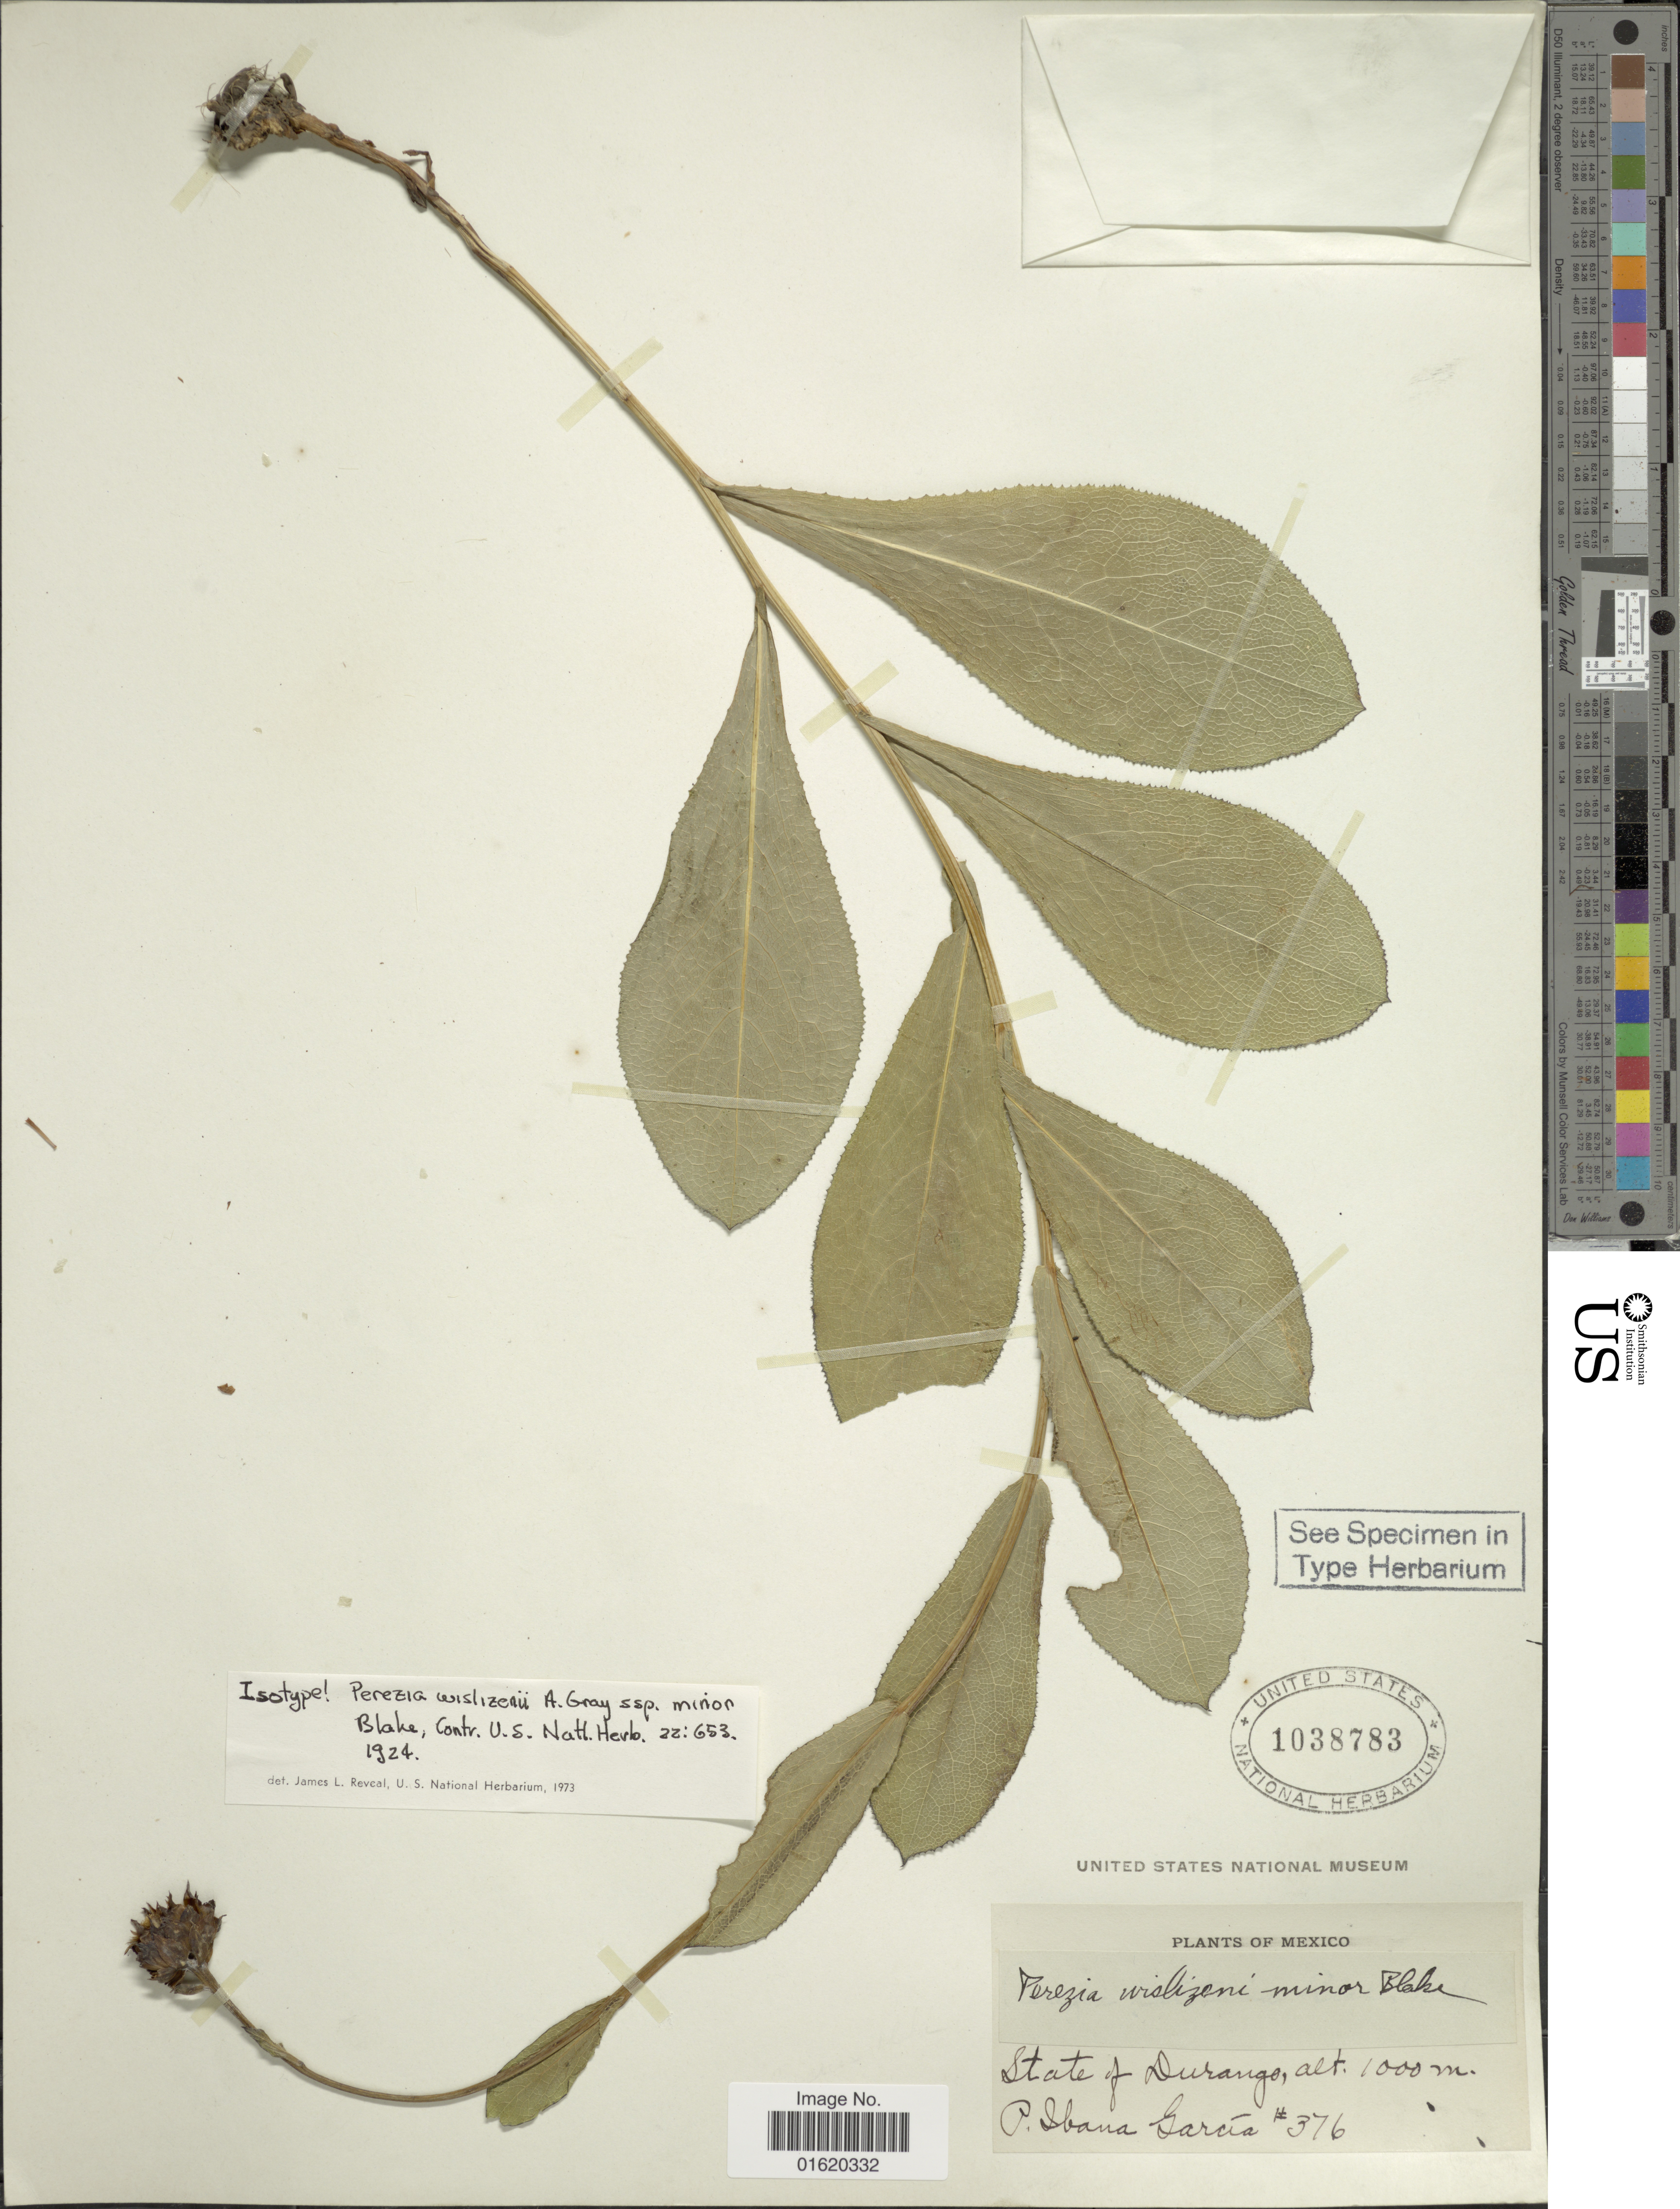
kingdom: Plantae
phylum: Tracheophyta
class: Magnoliopsida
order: Asterales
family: Asteraceae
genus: Acourtia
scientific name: Acourtia wislizeni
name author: (A. Gray) Reveal & R.M. King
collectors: P. Ibana-García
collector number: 376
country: Mexico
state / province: Durango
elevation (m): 1000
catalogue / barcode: US 1038783